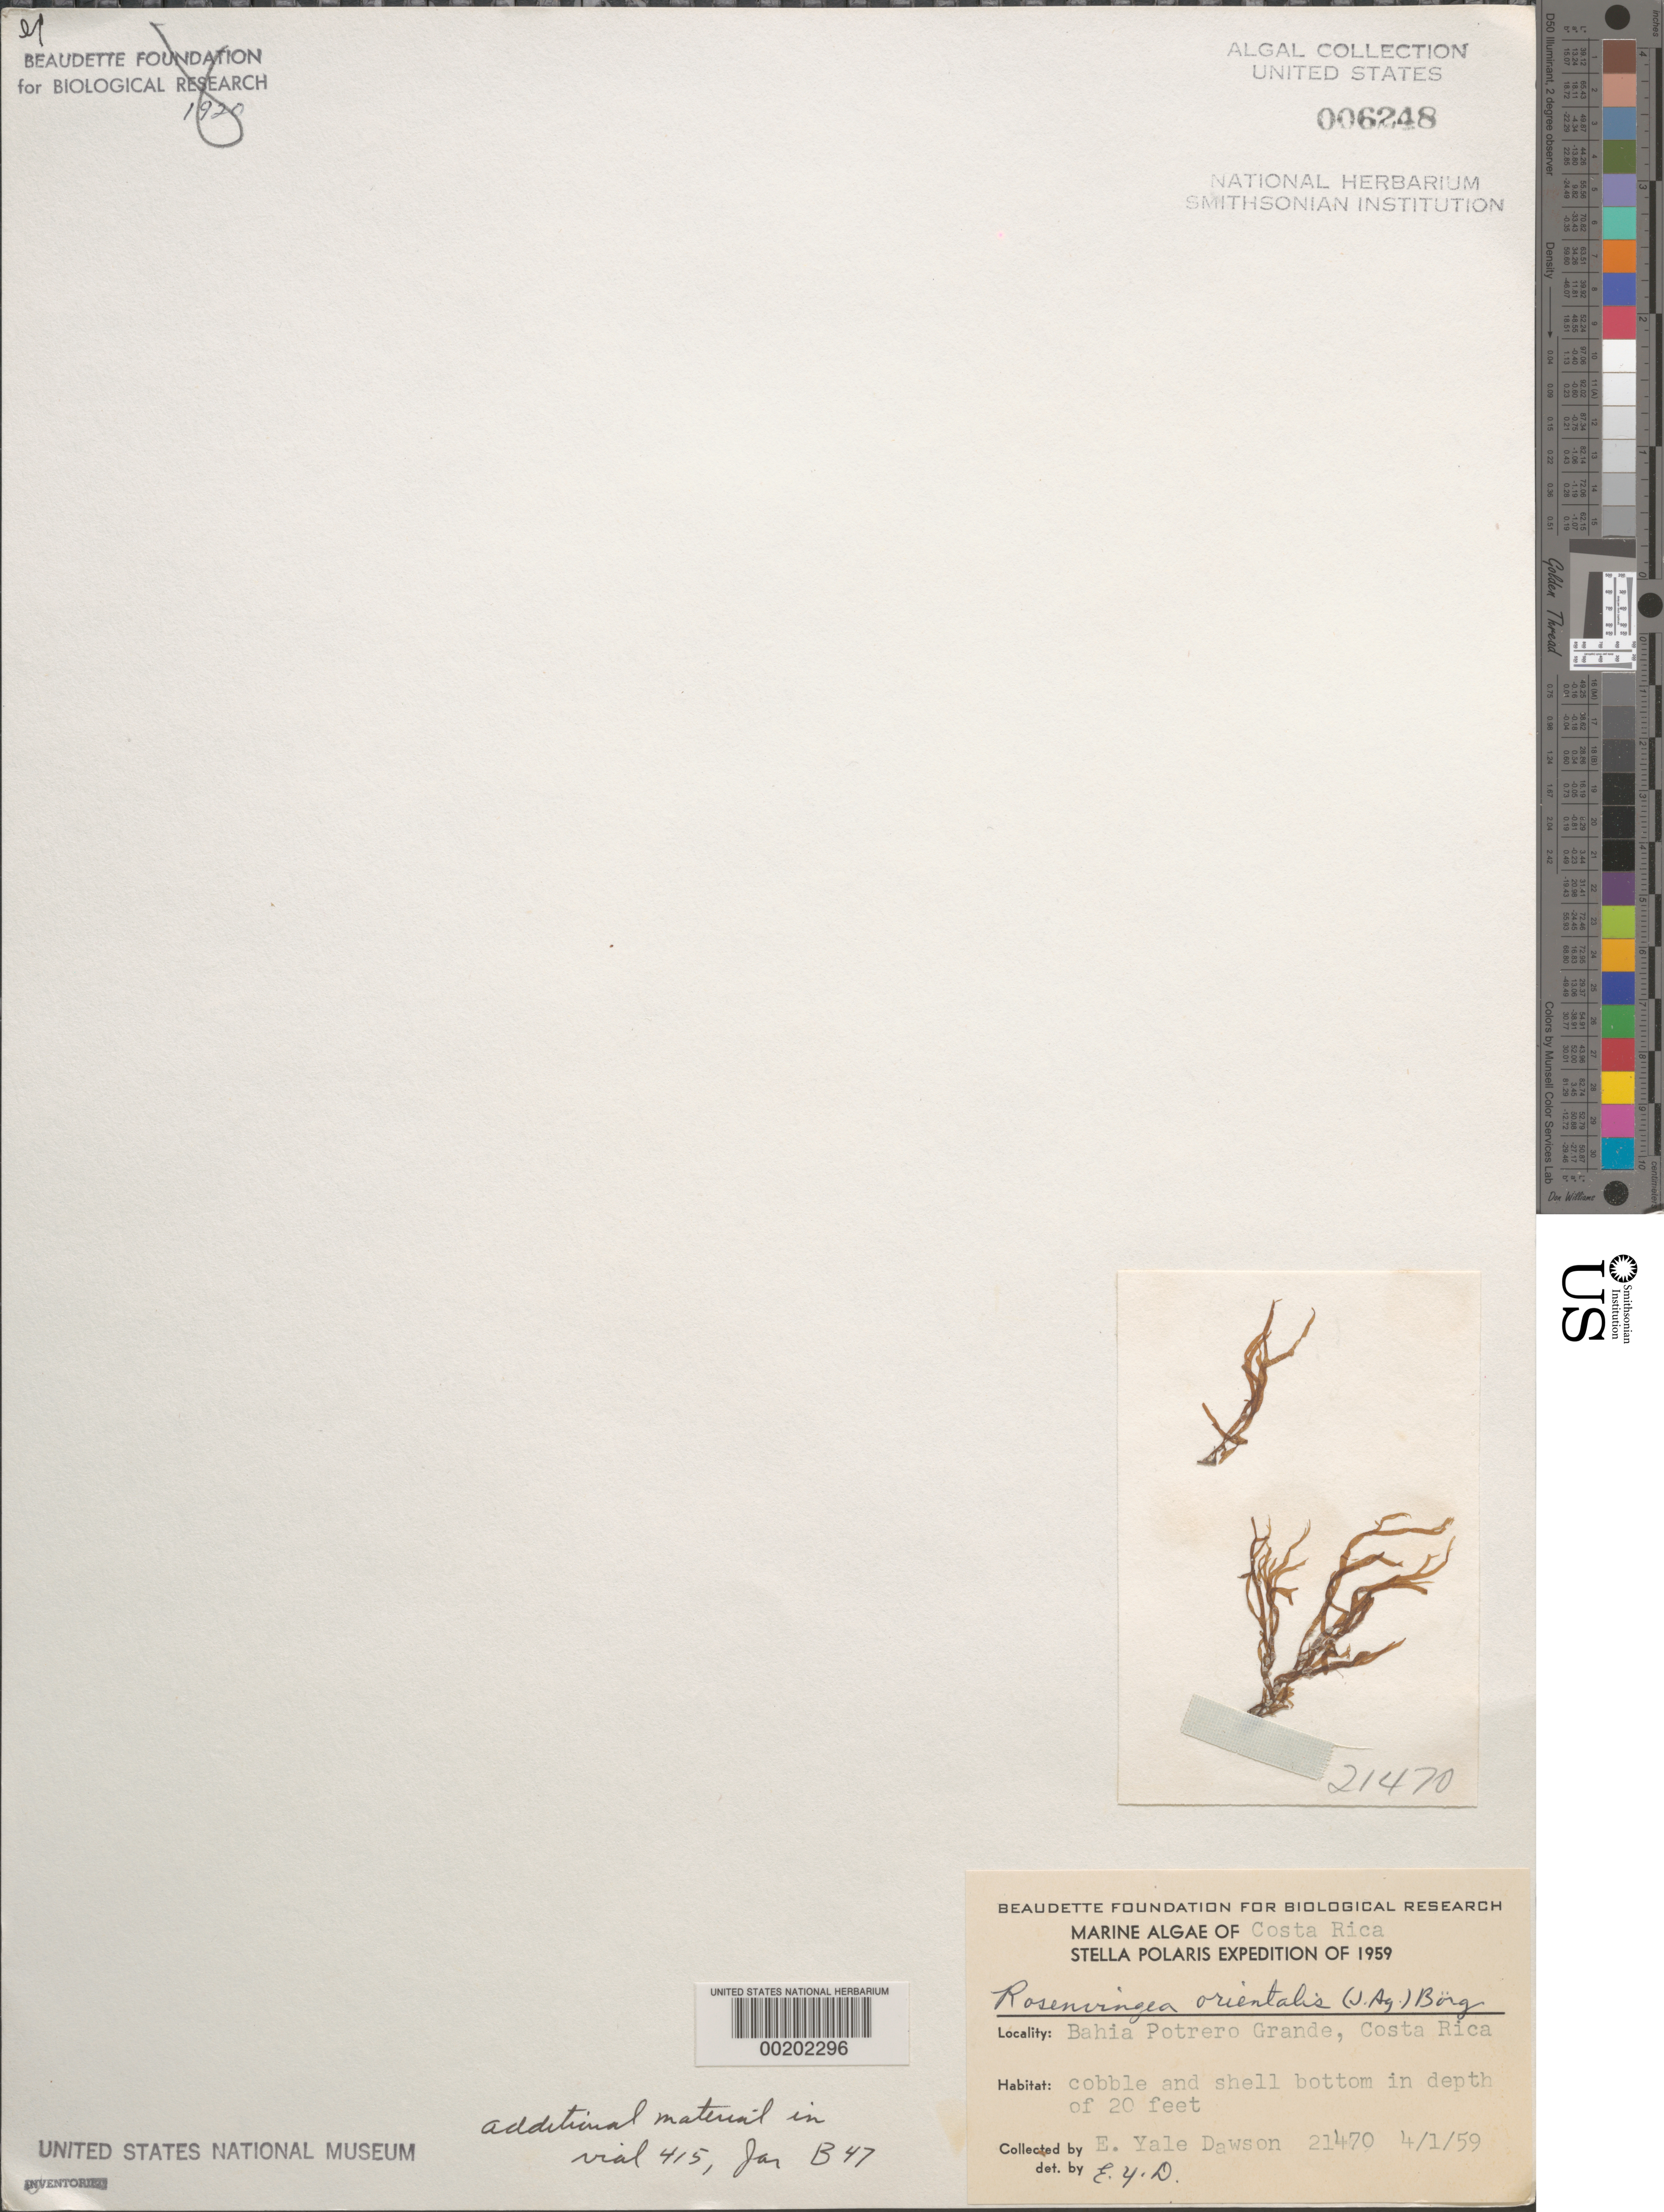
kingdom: Chromista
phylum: Ochrophyta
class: Phaeophyceae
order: Scytosiphonales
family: Scytosiphonaceae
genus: Rosenvingea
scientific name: Rosenvingea orientalis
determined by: Dawson, E. Y.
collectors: E. Y. Dawson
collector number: EYD 21470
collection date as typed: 01 Apr 1959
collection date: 1959-04-01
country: El Salvador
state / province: Sonsonate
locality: Bahia Potrero Grande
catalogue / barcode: US 6248